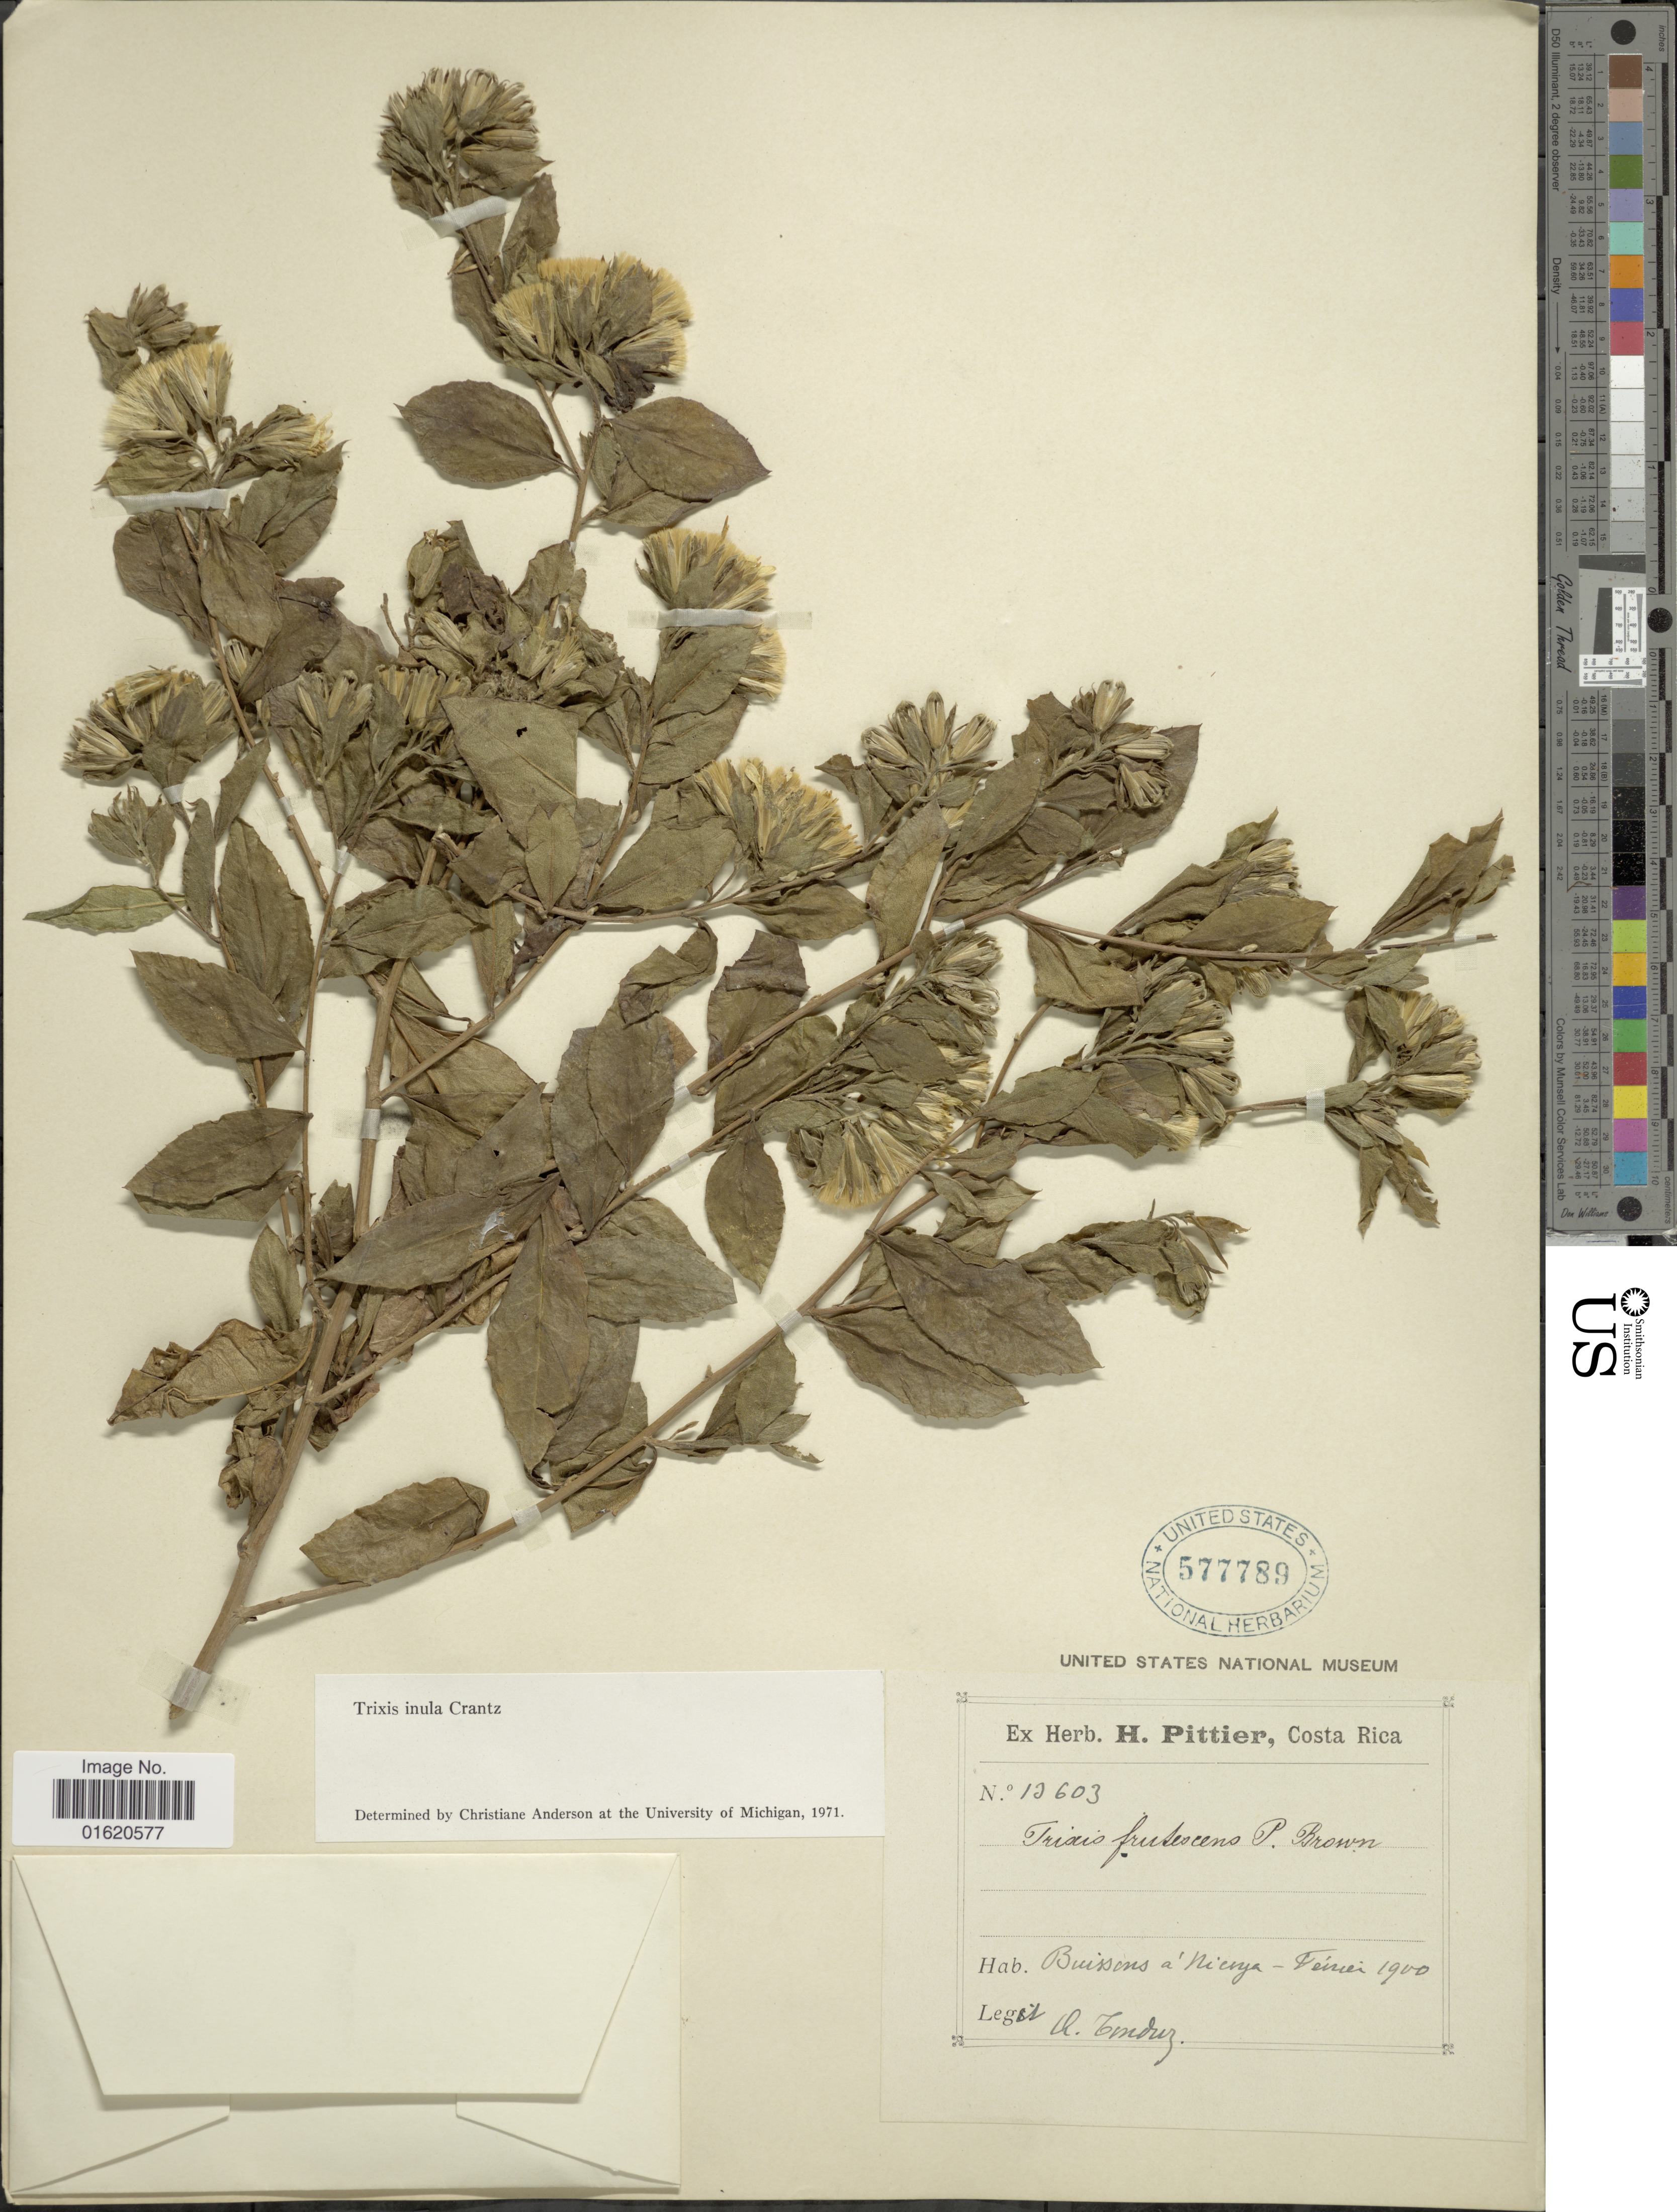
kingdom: Plantae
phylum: Tracheophyta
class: Magnoliopsida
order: Asterales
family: Asteraceae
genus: Trixis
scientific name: Trixis inula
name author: Crantz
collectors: A. Tonduz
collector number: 130603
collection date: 1900-02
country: Costa Rica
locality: Buisons a'Nicuya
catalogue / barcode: US 57789